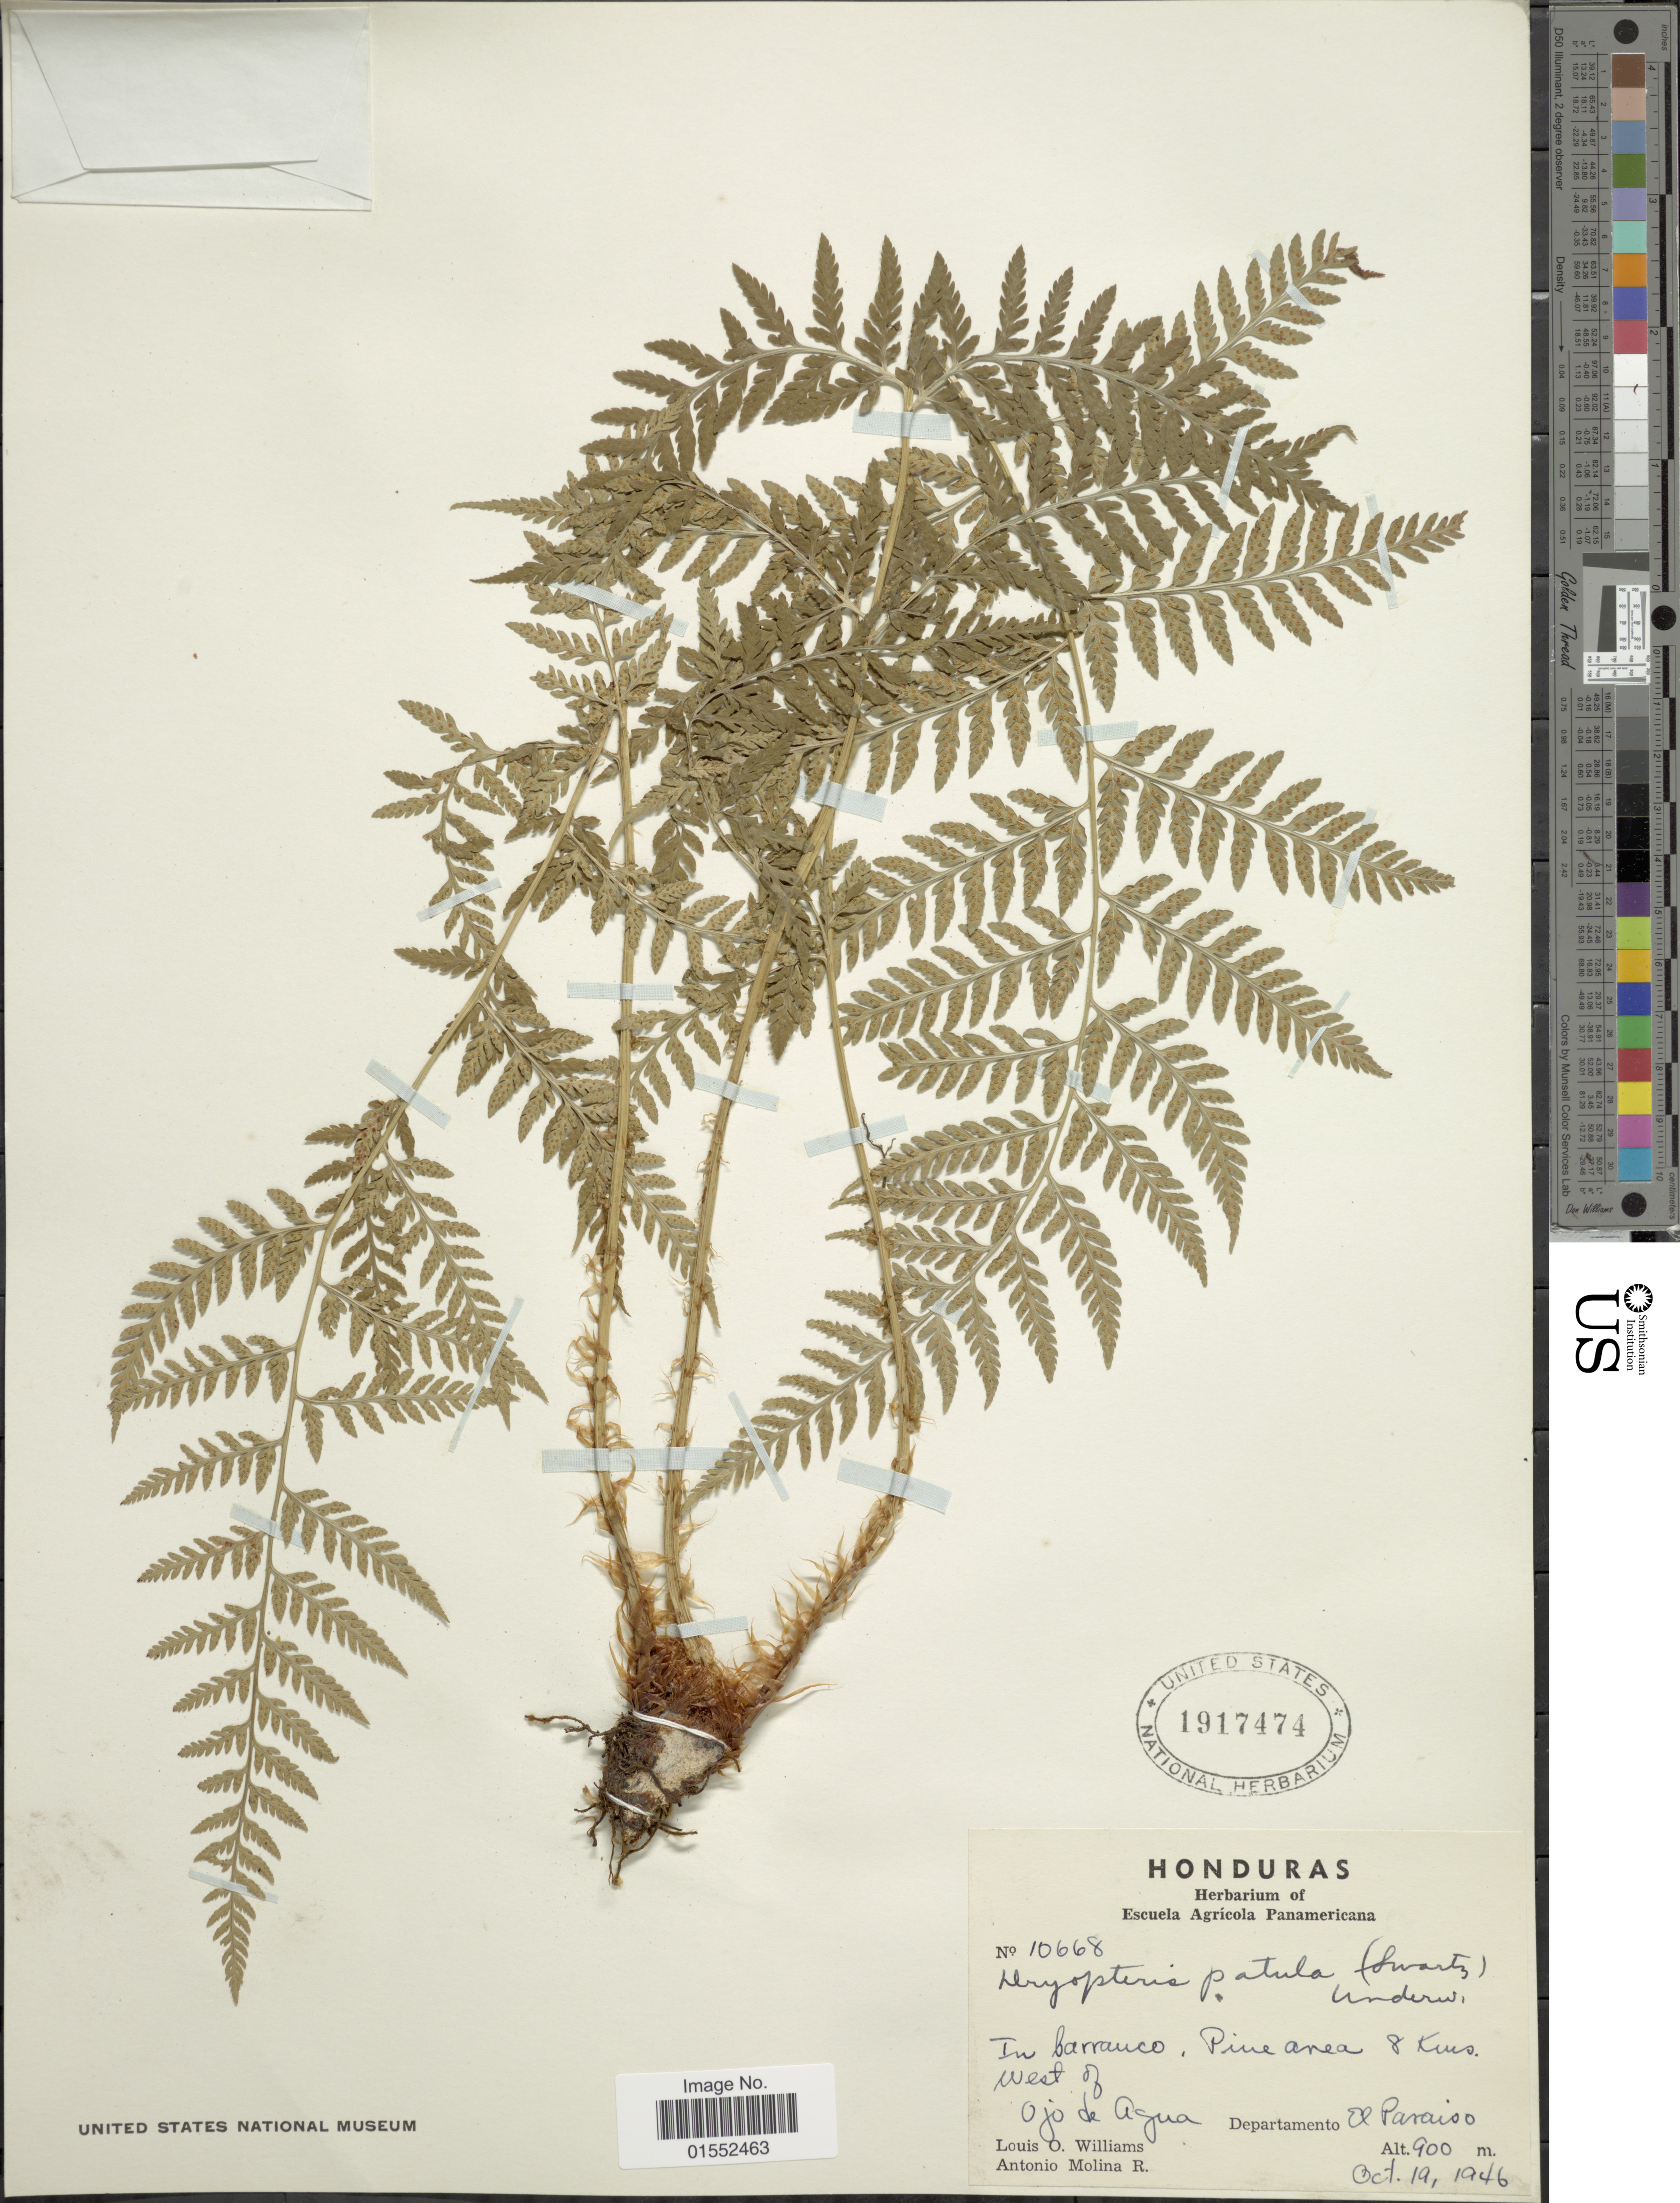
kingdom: Plantae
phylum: Tracheophyta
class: Polypodiopsida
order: Polypodiales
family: Dryopteridaceae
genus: Dryopteris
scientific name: Dryopteris patula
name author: (Sw.) Underw.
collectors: L. O. Williams & A. R. Molina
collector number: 10668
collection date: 1946-10-19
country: Honduras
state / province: El Paraíso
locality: In barranco, PIne area 8 kms west of Ojo de Agua. Departamento El Paraiso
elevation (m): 900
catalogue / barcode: US 1917474